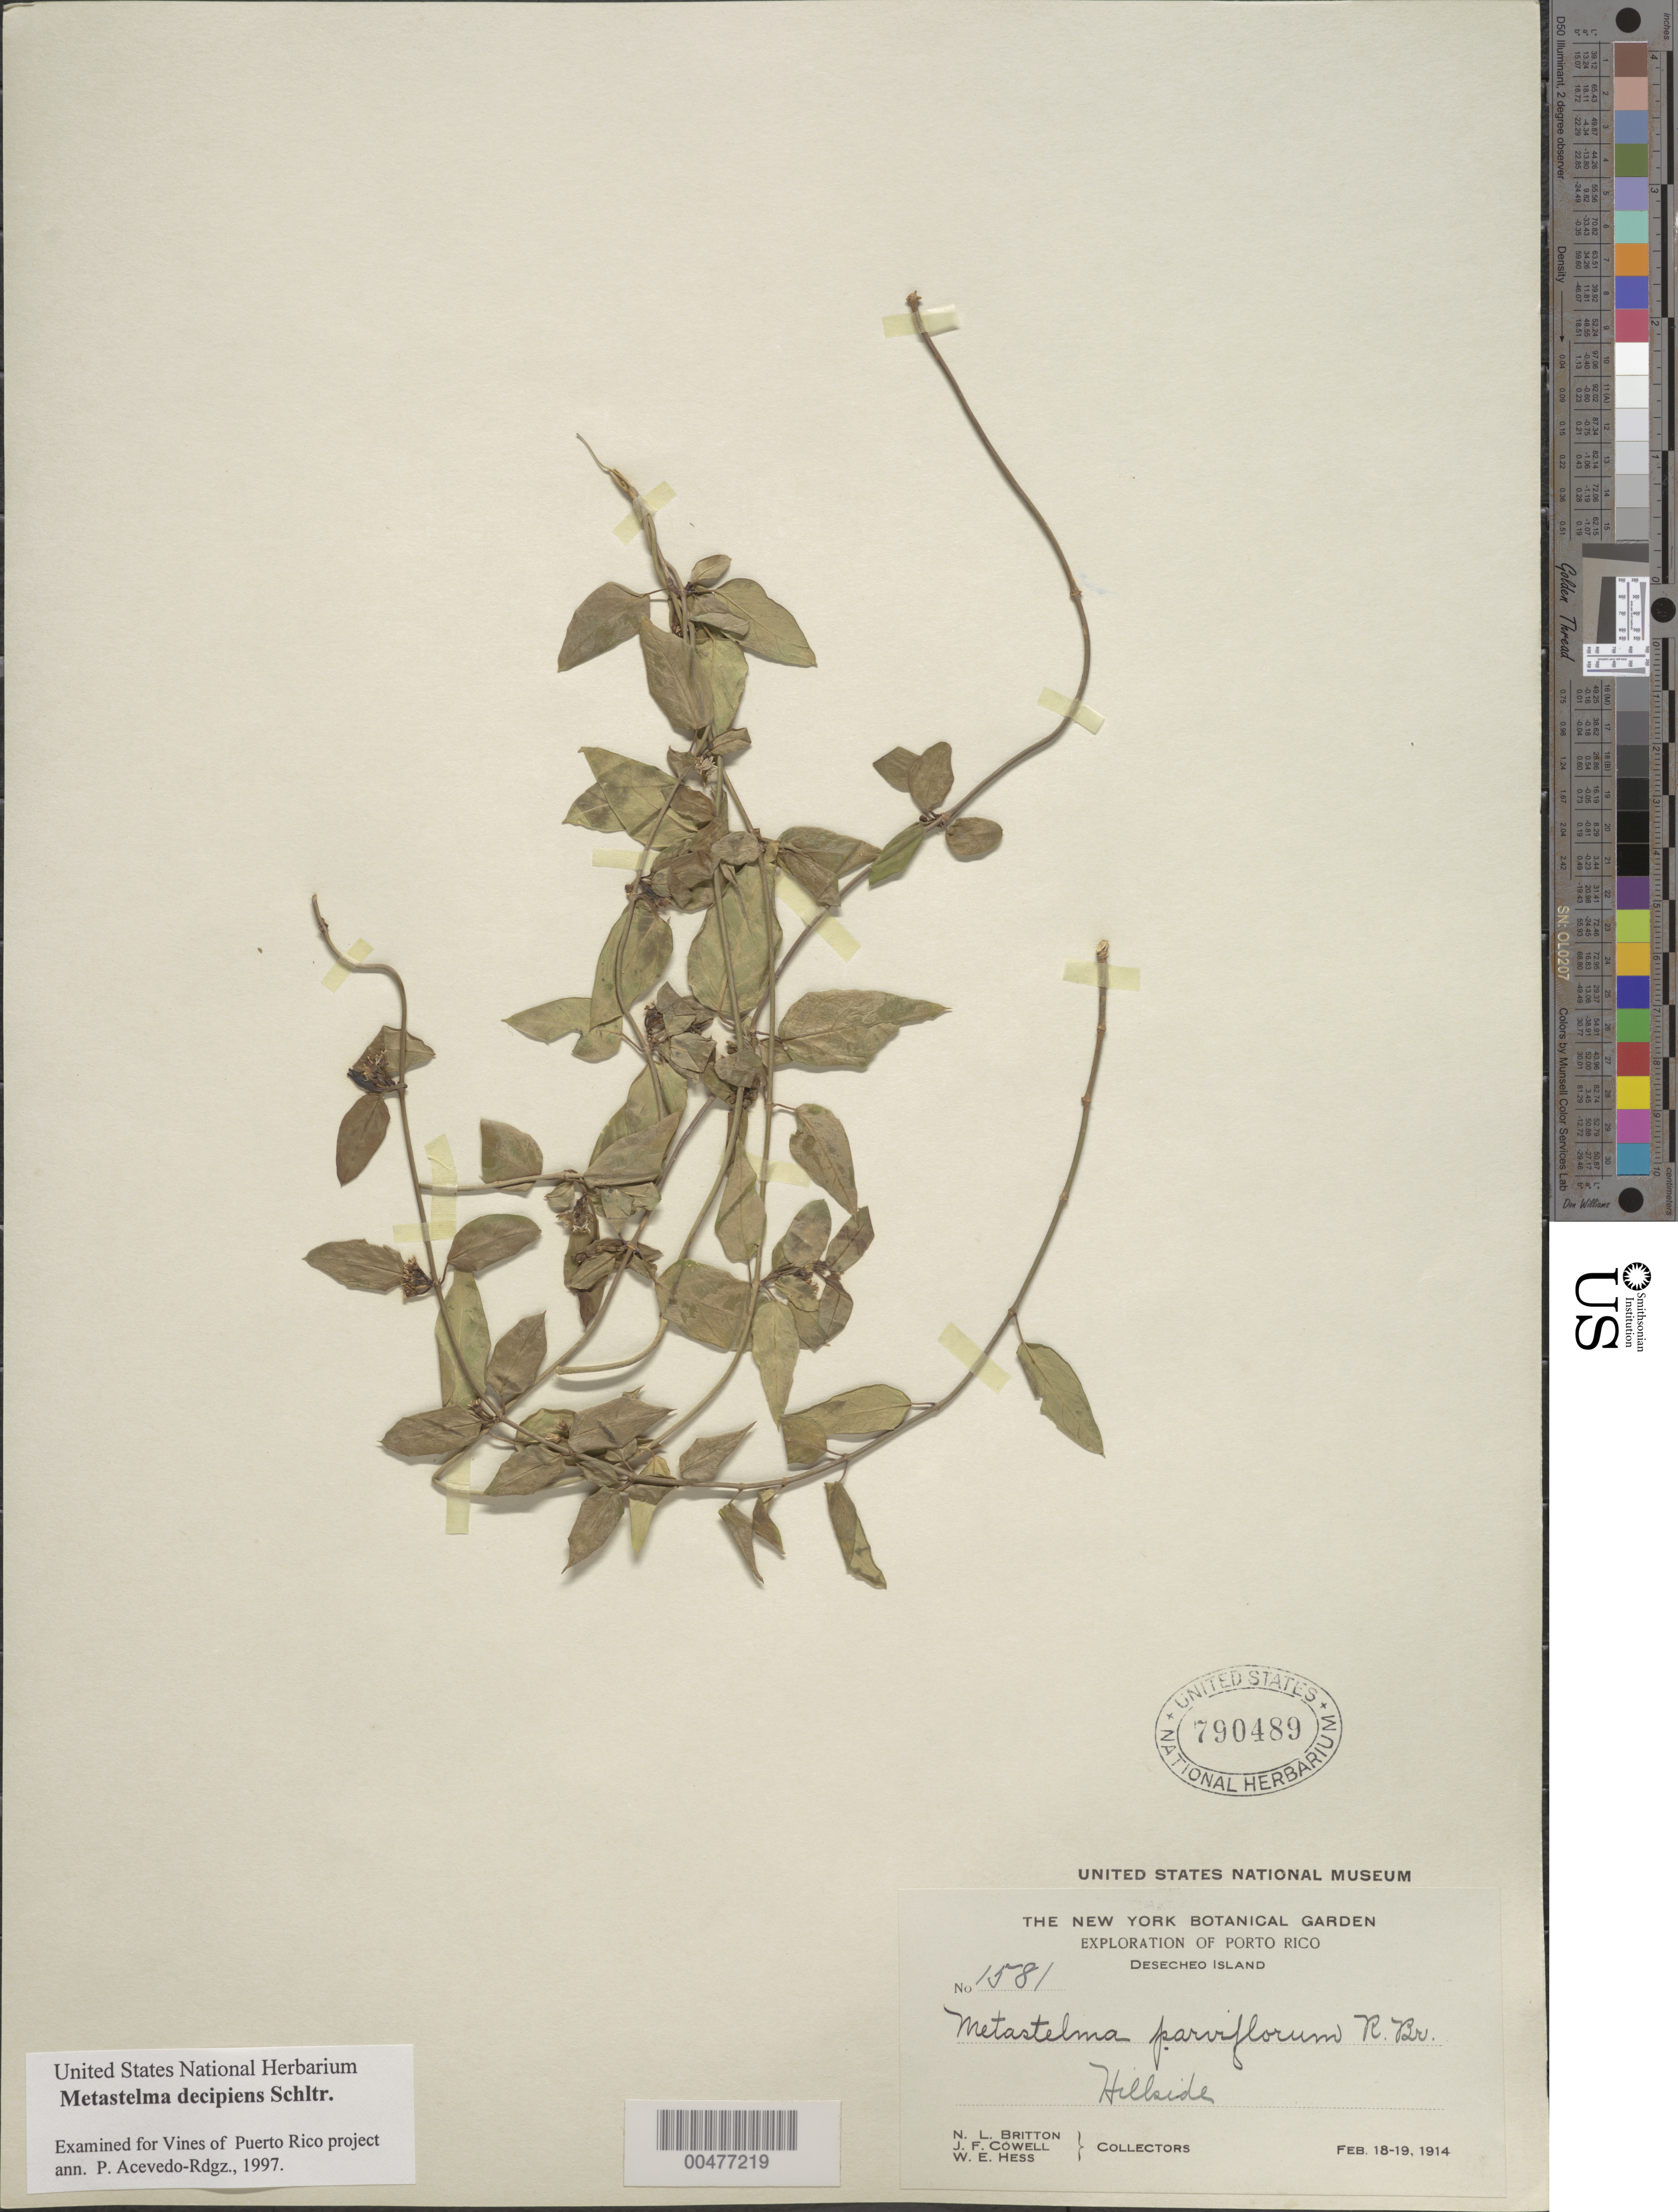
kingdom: Plantae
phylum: Tracheophyta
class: Magnoliopsida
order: Gentianales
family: Apocynaceae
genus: Metastelma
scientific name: Metastelma decipiens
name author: Schltr.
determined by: Acevedo-Rodríguez, P., (BOT), Smithsonian Institution - National Museum of Natural History (UNITED STATES)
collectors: Britton, --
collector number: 1581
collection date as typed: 18 Feb 1914 to 19 Feb 1914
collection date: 1914-02-18/1914-02-19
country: Puerto Rico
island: Greater Antilles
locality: Desecheo Island; hillside.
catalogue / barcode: US 790489